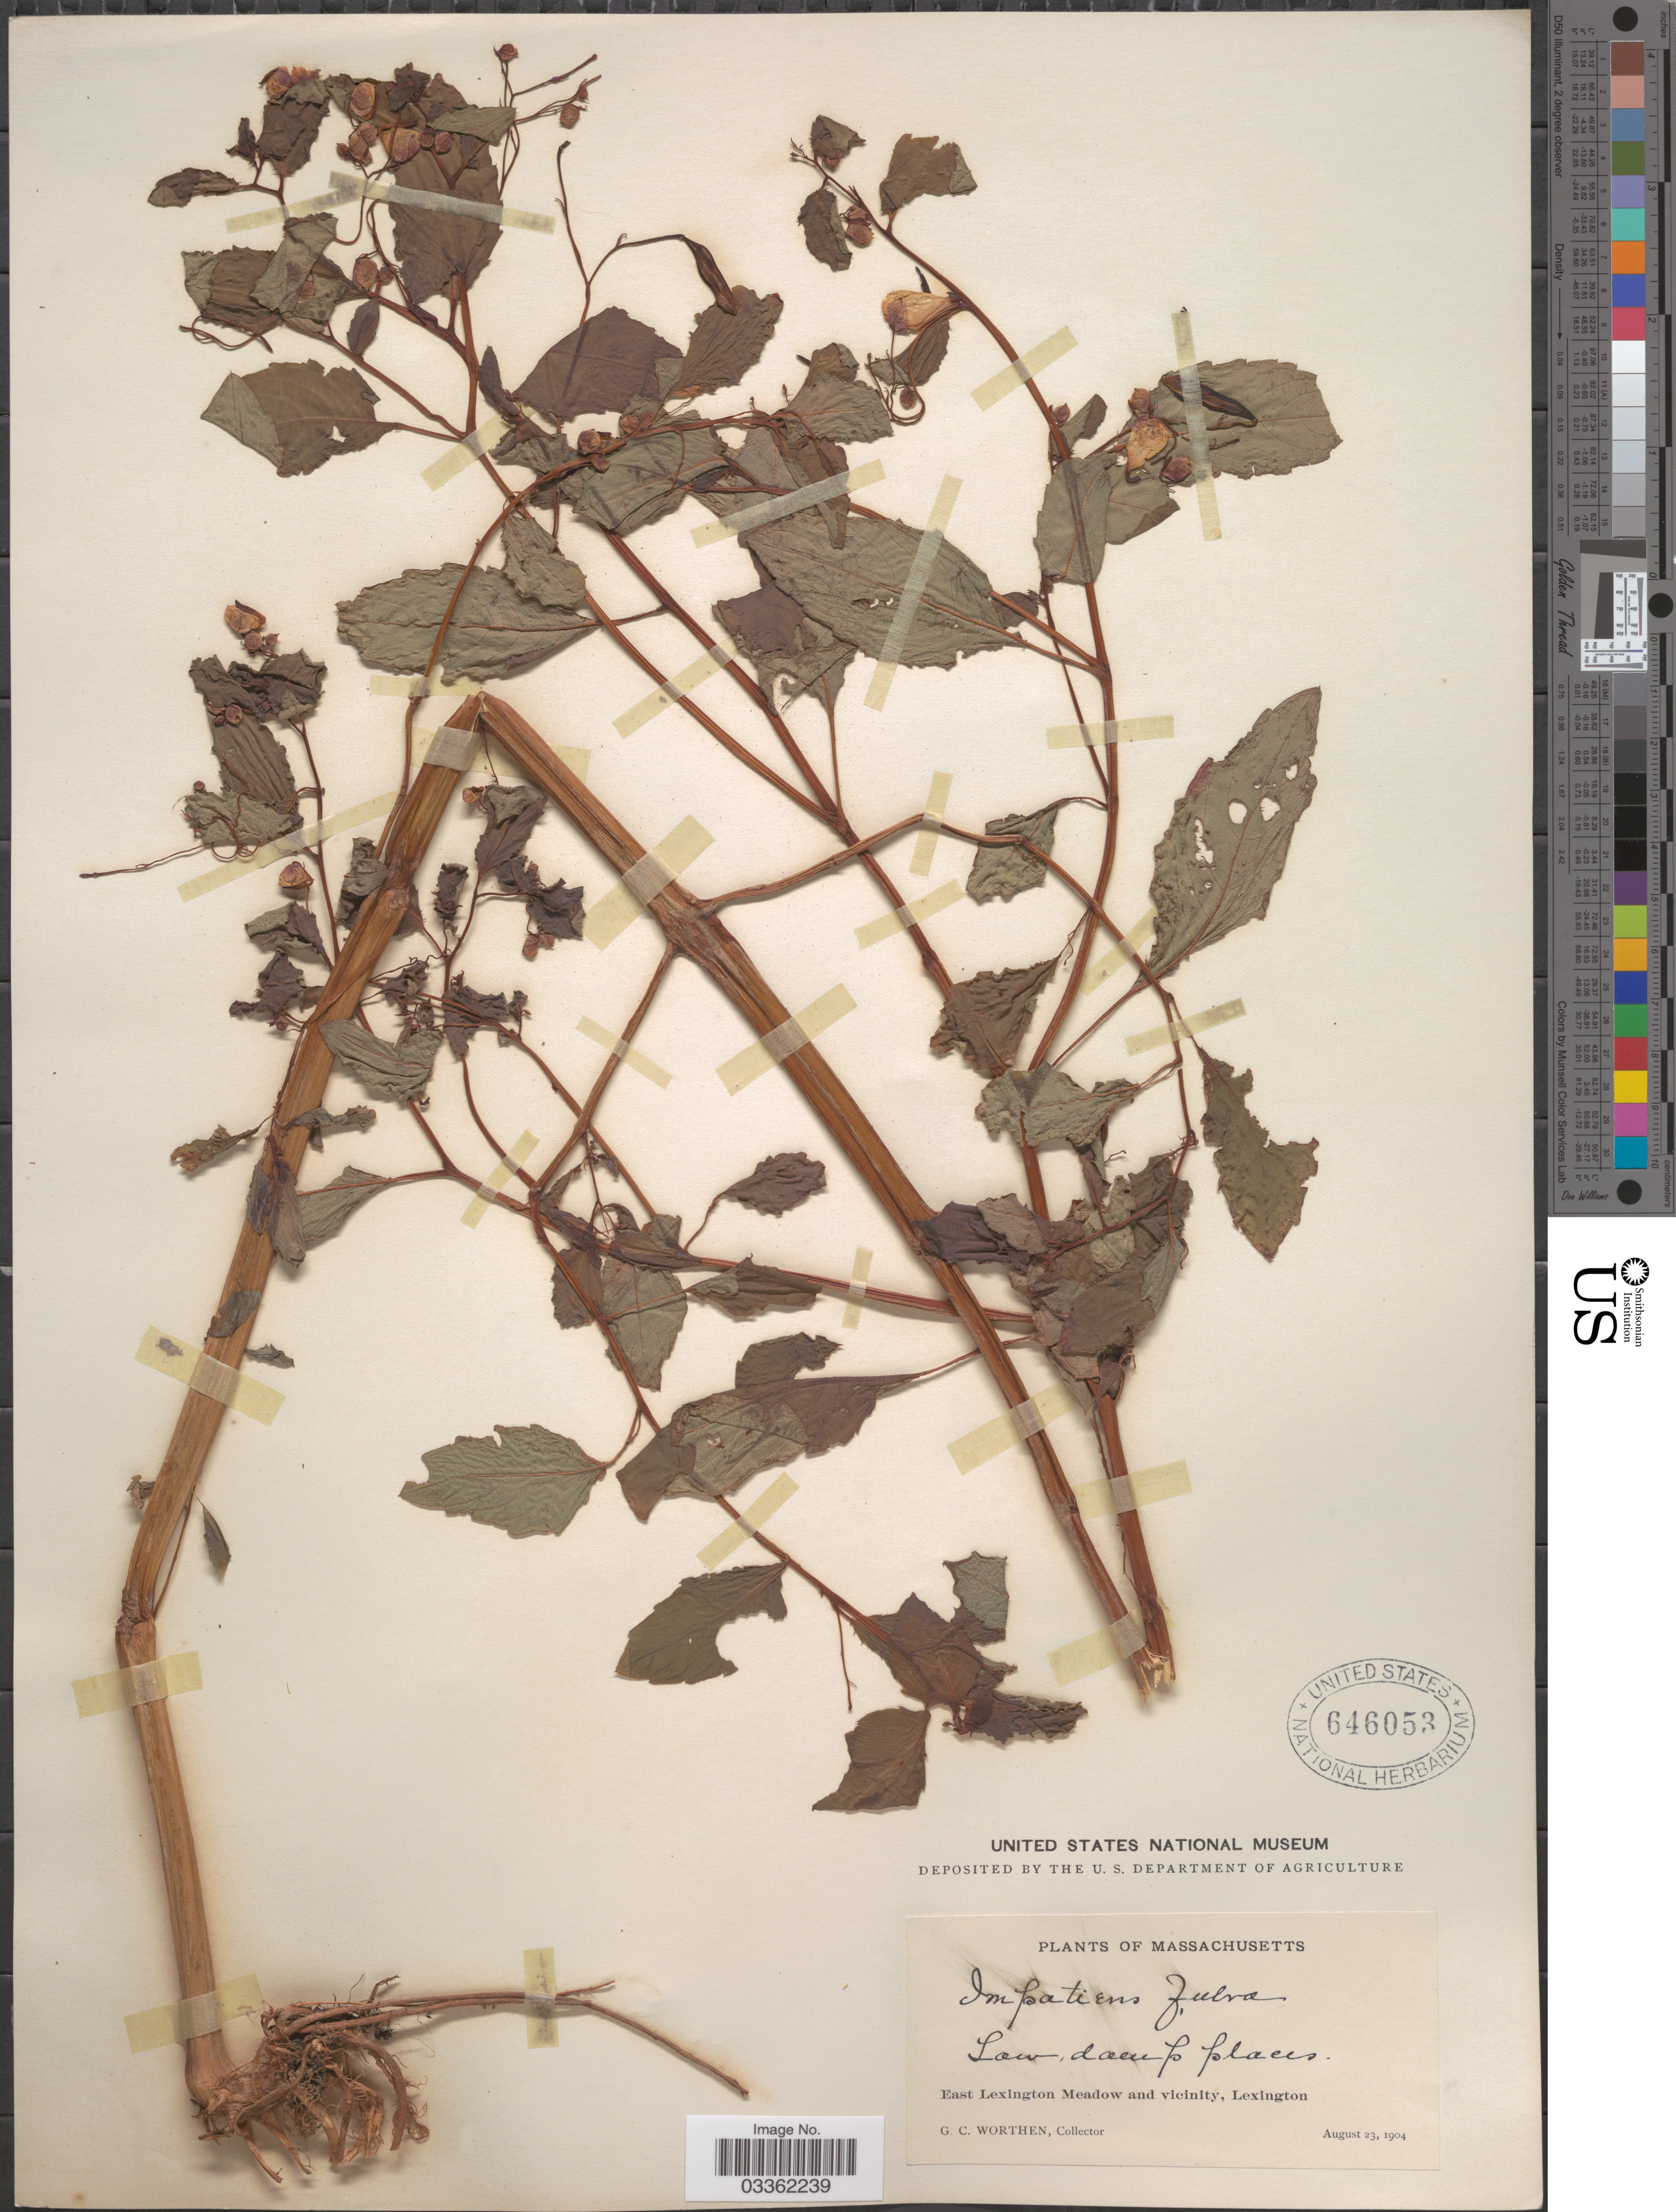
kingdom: Plantae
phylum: Tracheophyta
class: Magnoliopsida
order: Ericales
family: Balsaminaceae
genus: Impatiens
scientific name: Impatiens capensis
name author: Meerb.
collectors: G. Worthen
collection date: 1904-08-23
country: United States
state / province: Massachusetts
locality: East Lexington Meadow and vicinity, Lexington.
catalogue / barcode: US 646053